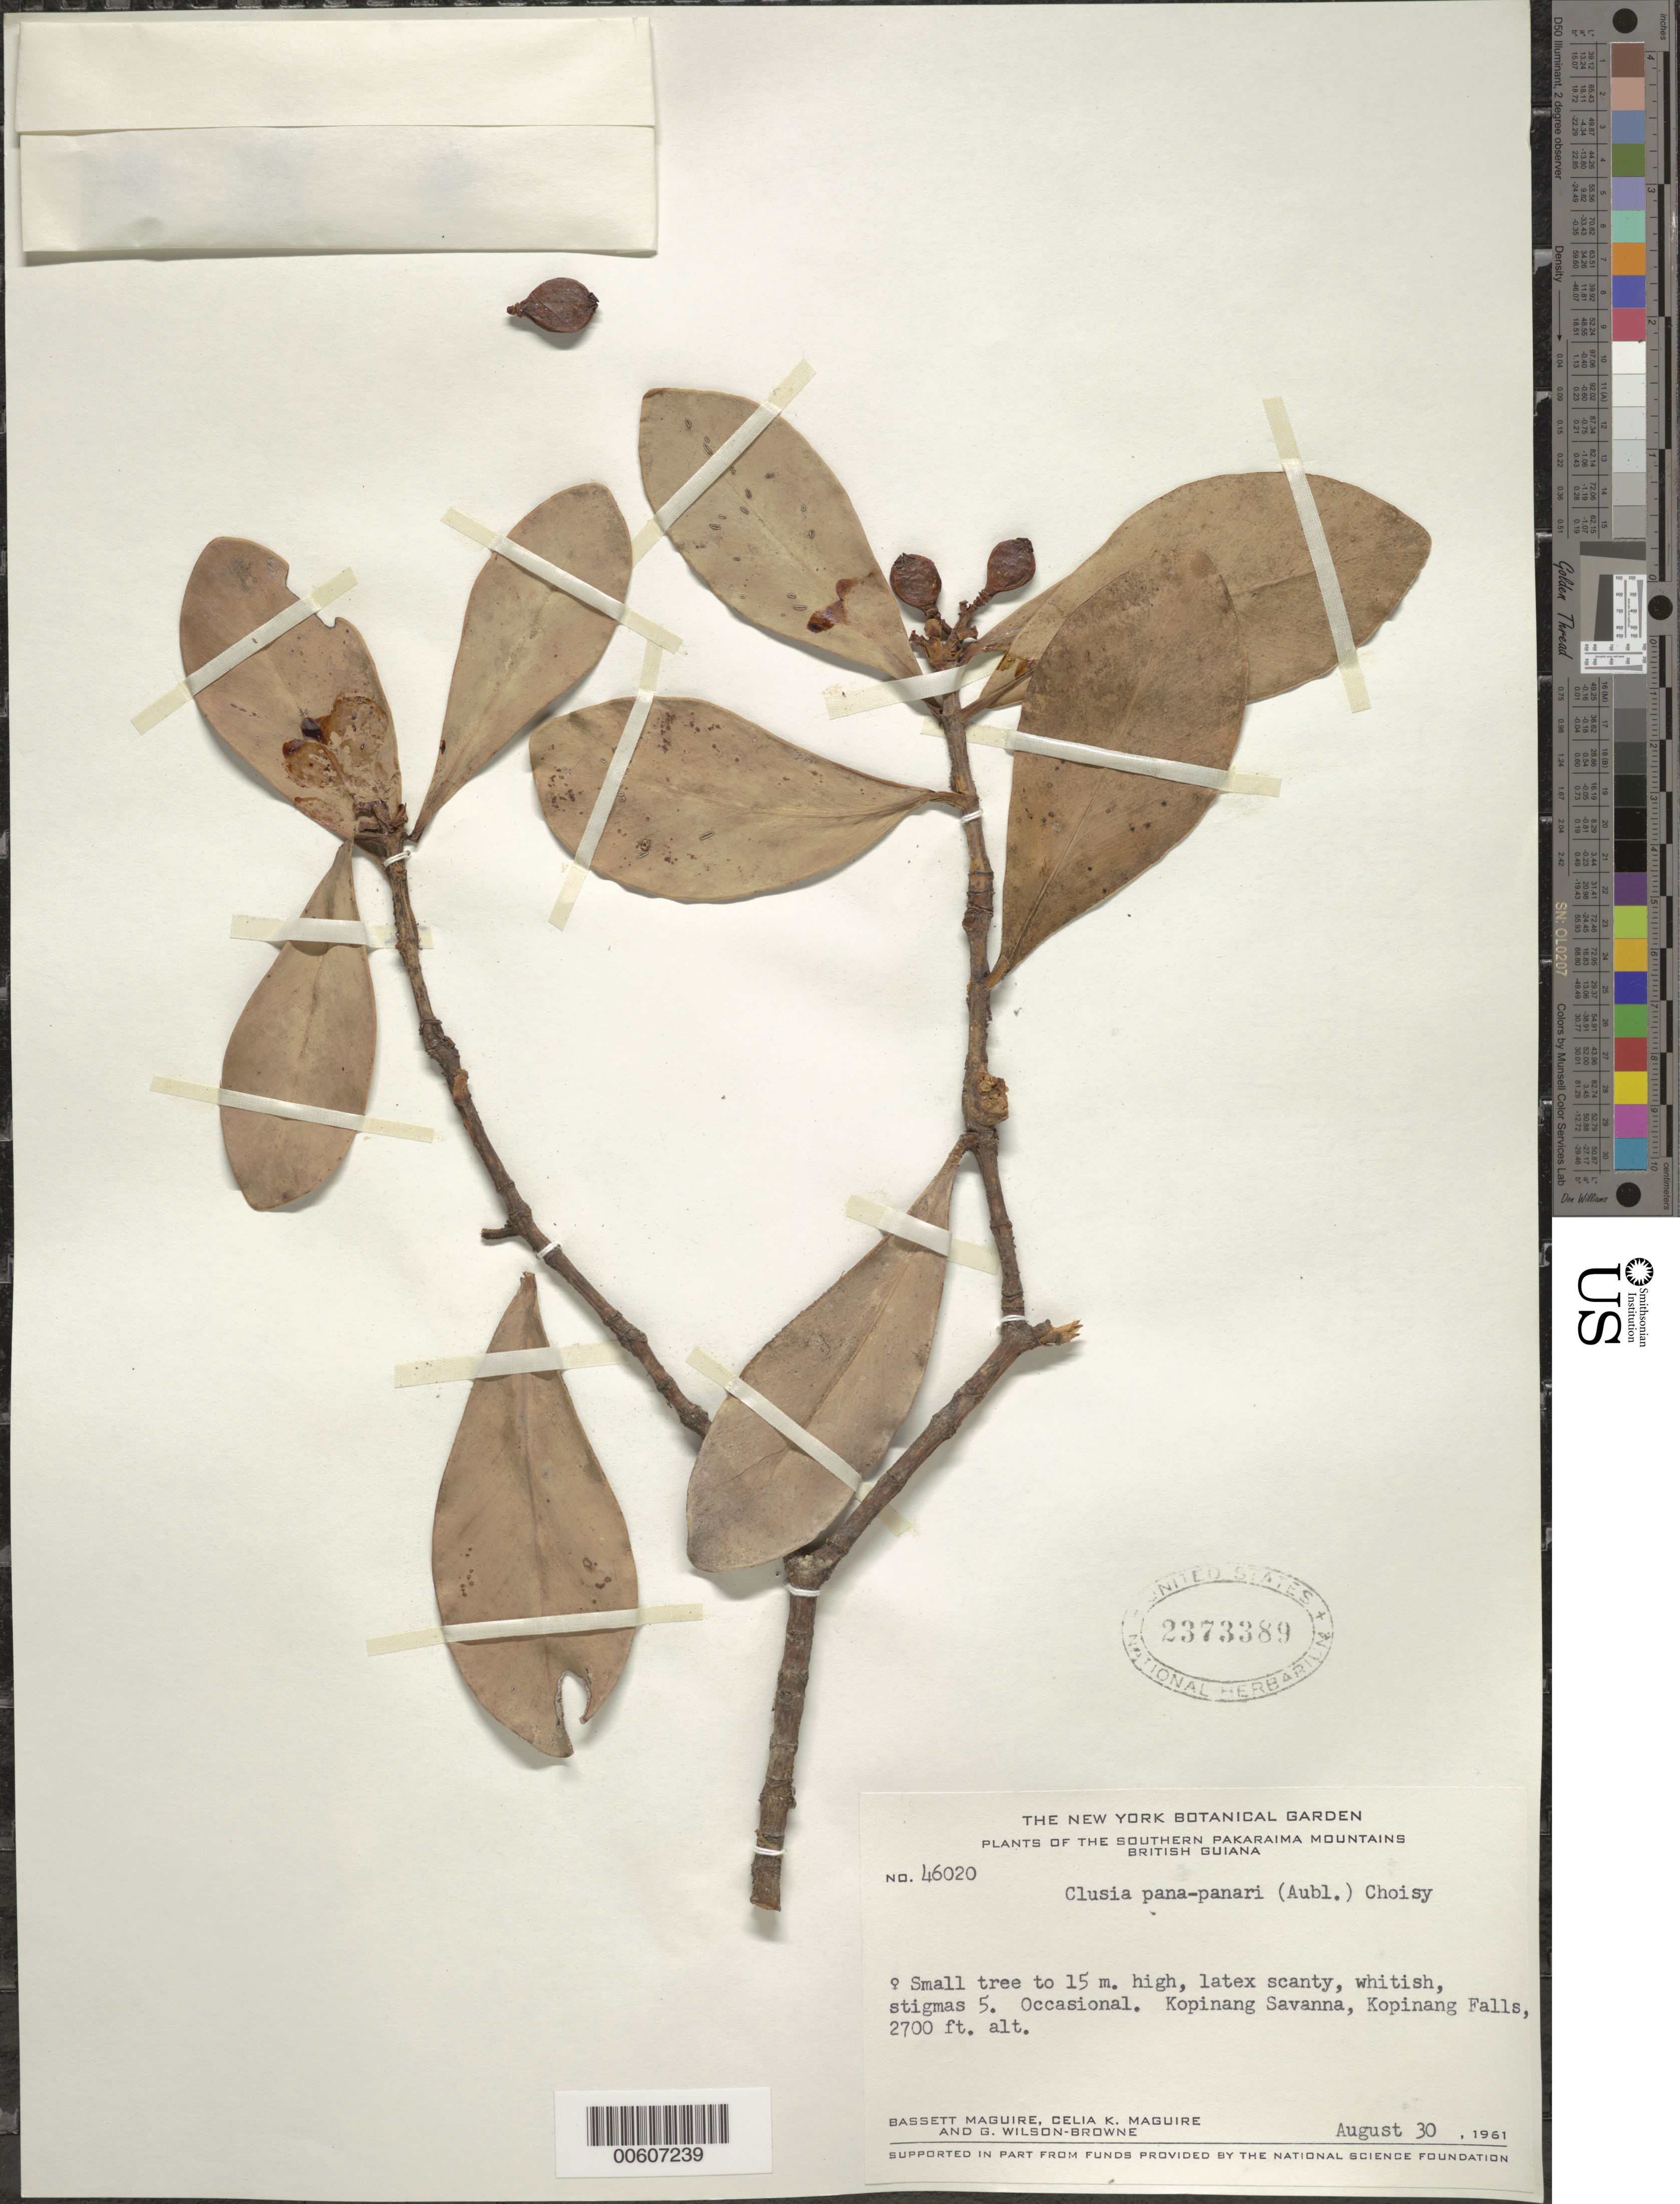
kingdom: Plantae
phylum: Tracheophyta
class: Magnoliopsida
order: Malpighiales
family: Clusiaceae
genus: Clusia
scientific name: Clusia panapanari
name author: (Aubl.) Choisy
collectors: B. Maguire, C. K. Maguire & G. Wilson-Browne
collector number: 46020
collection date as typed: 30-Aug-61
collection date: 1961-08-30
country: Guyana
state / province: Potaro-Siparuni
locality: Kopinang Savanna, vic. of Kopinang Falls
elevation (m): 823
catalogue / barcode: US 2373389